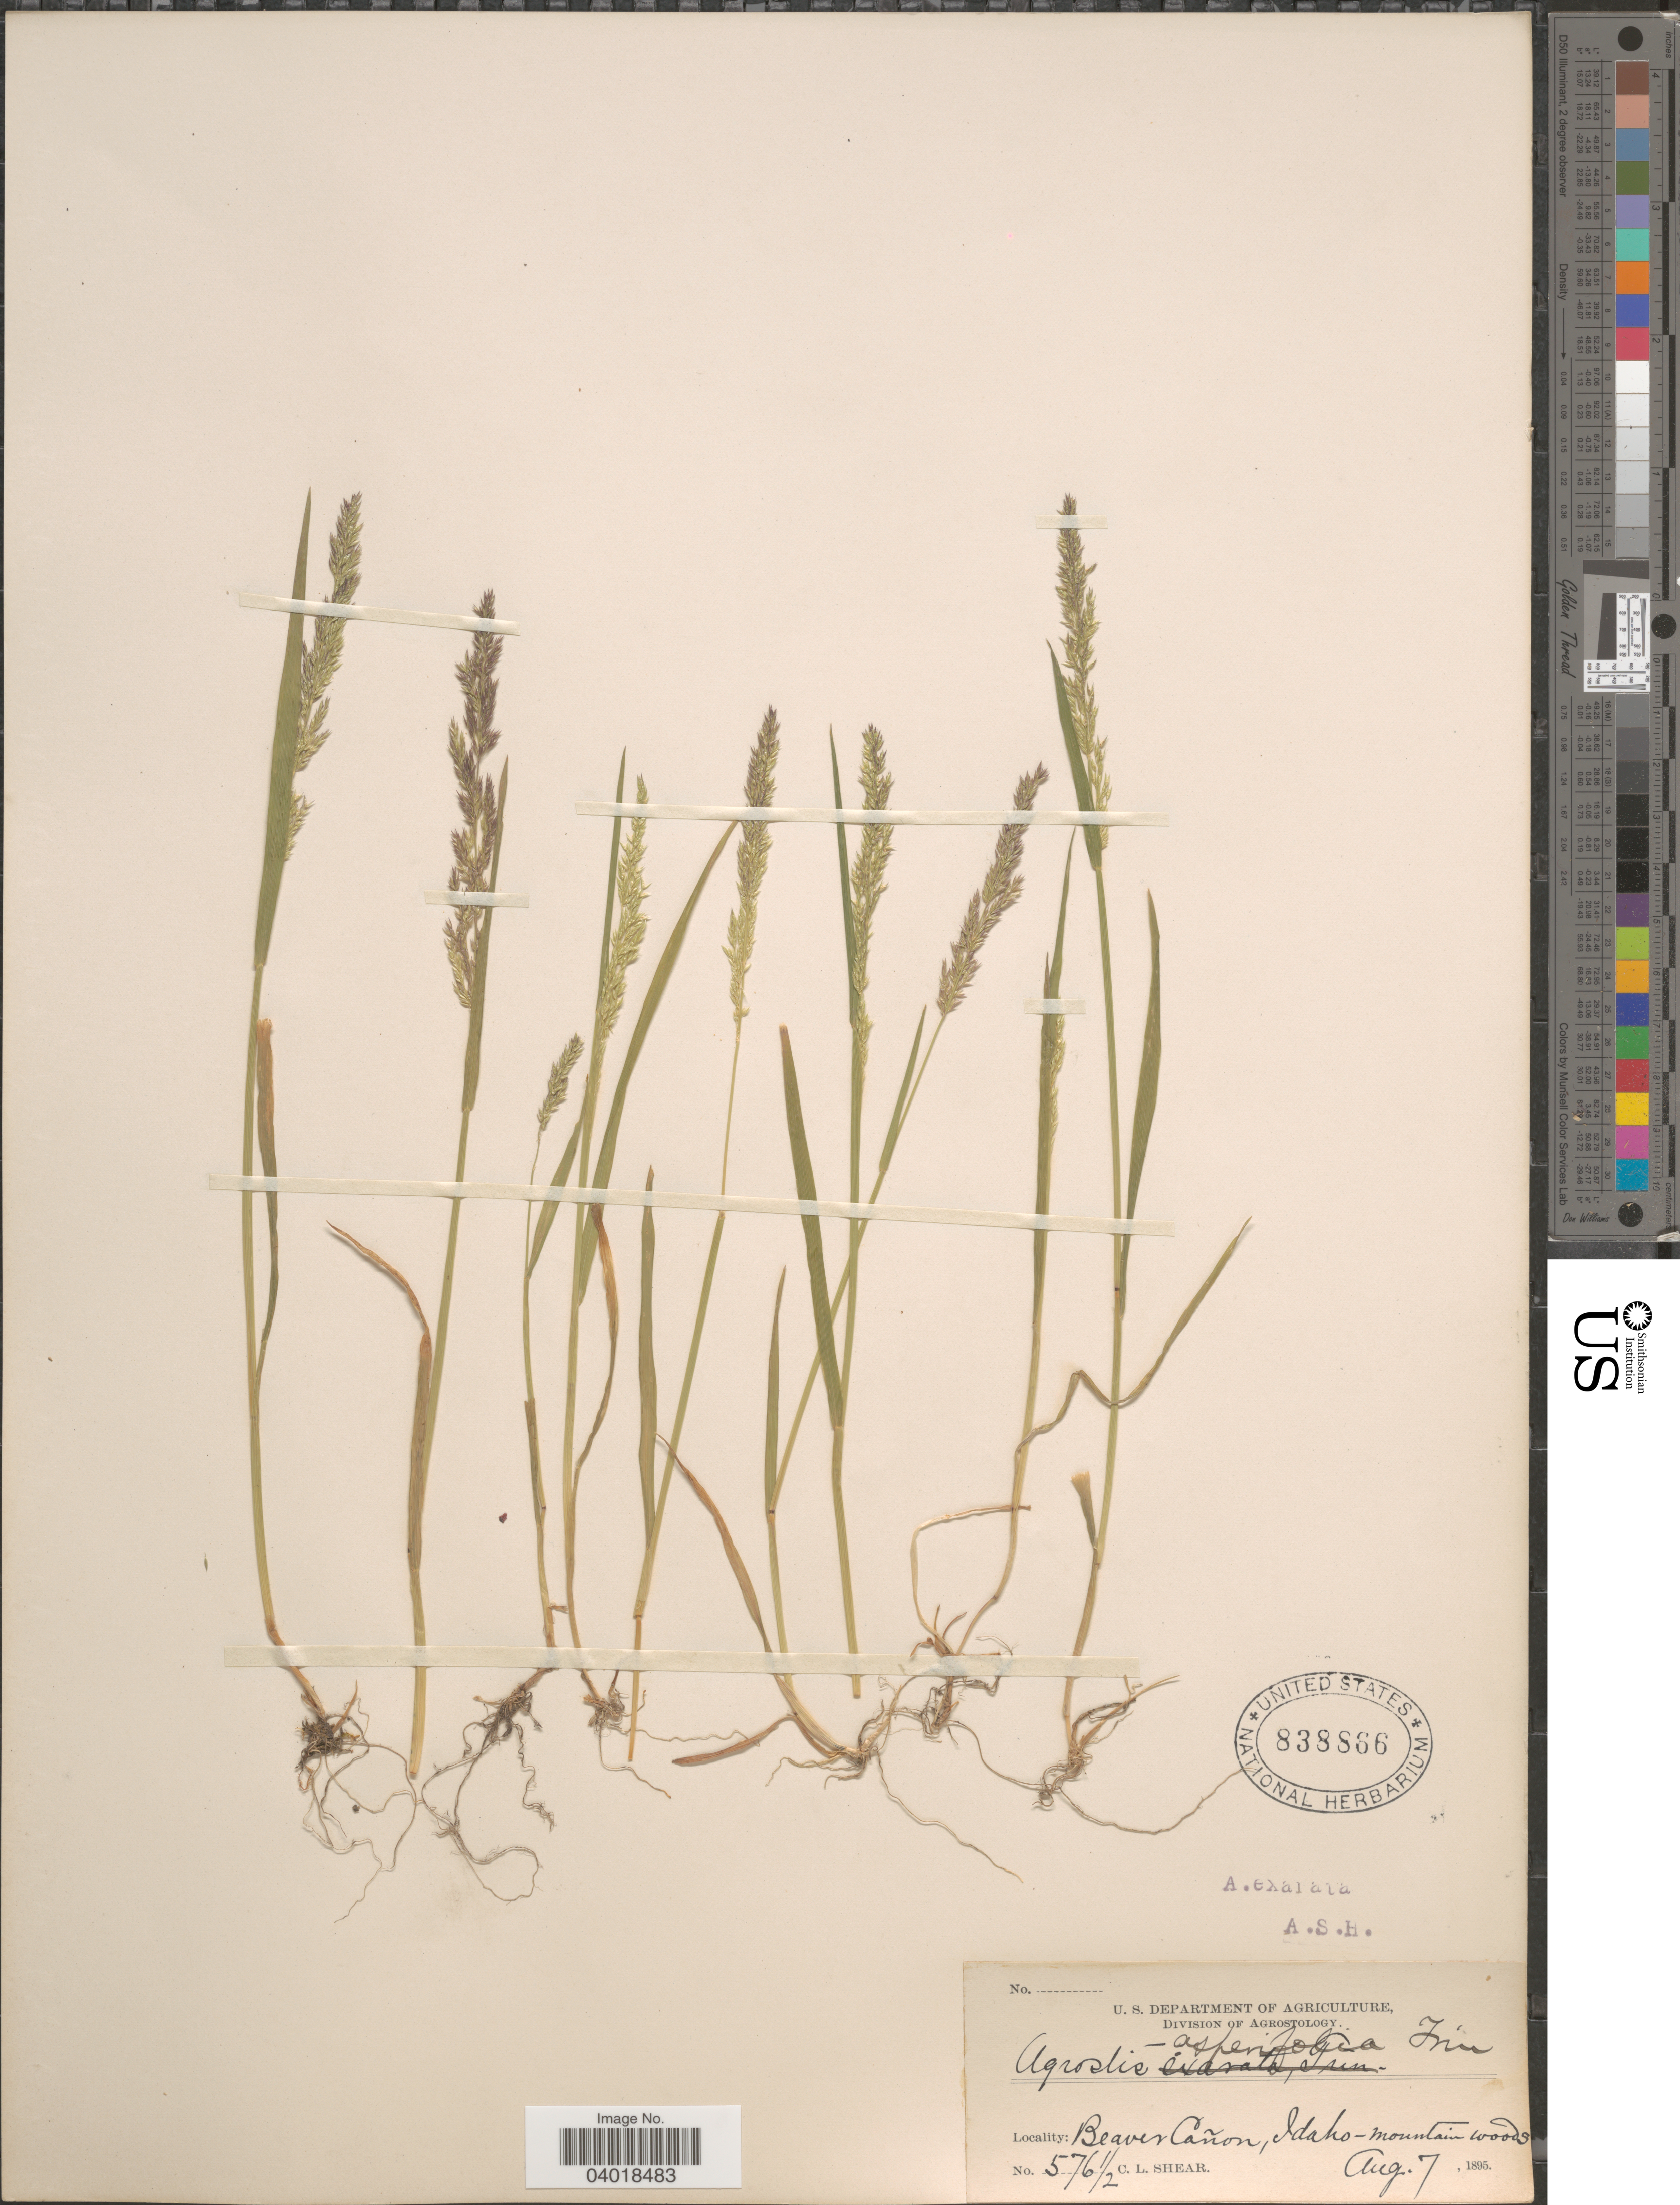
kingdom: Plantae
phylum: Tracheophyta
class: Liliopsida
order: Poales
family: Poaceae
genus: Agrostis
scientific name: Agrostis exarata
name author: Trin.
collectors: C. L. Shear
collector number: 576½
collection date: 1895-08-07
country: United States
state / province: Idaho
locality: Beaver Cañon.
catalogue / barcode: US 838866